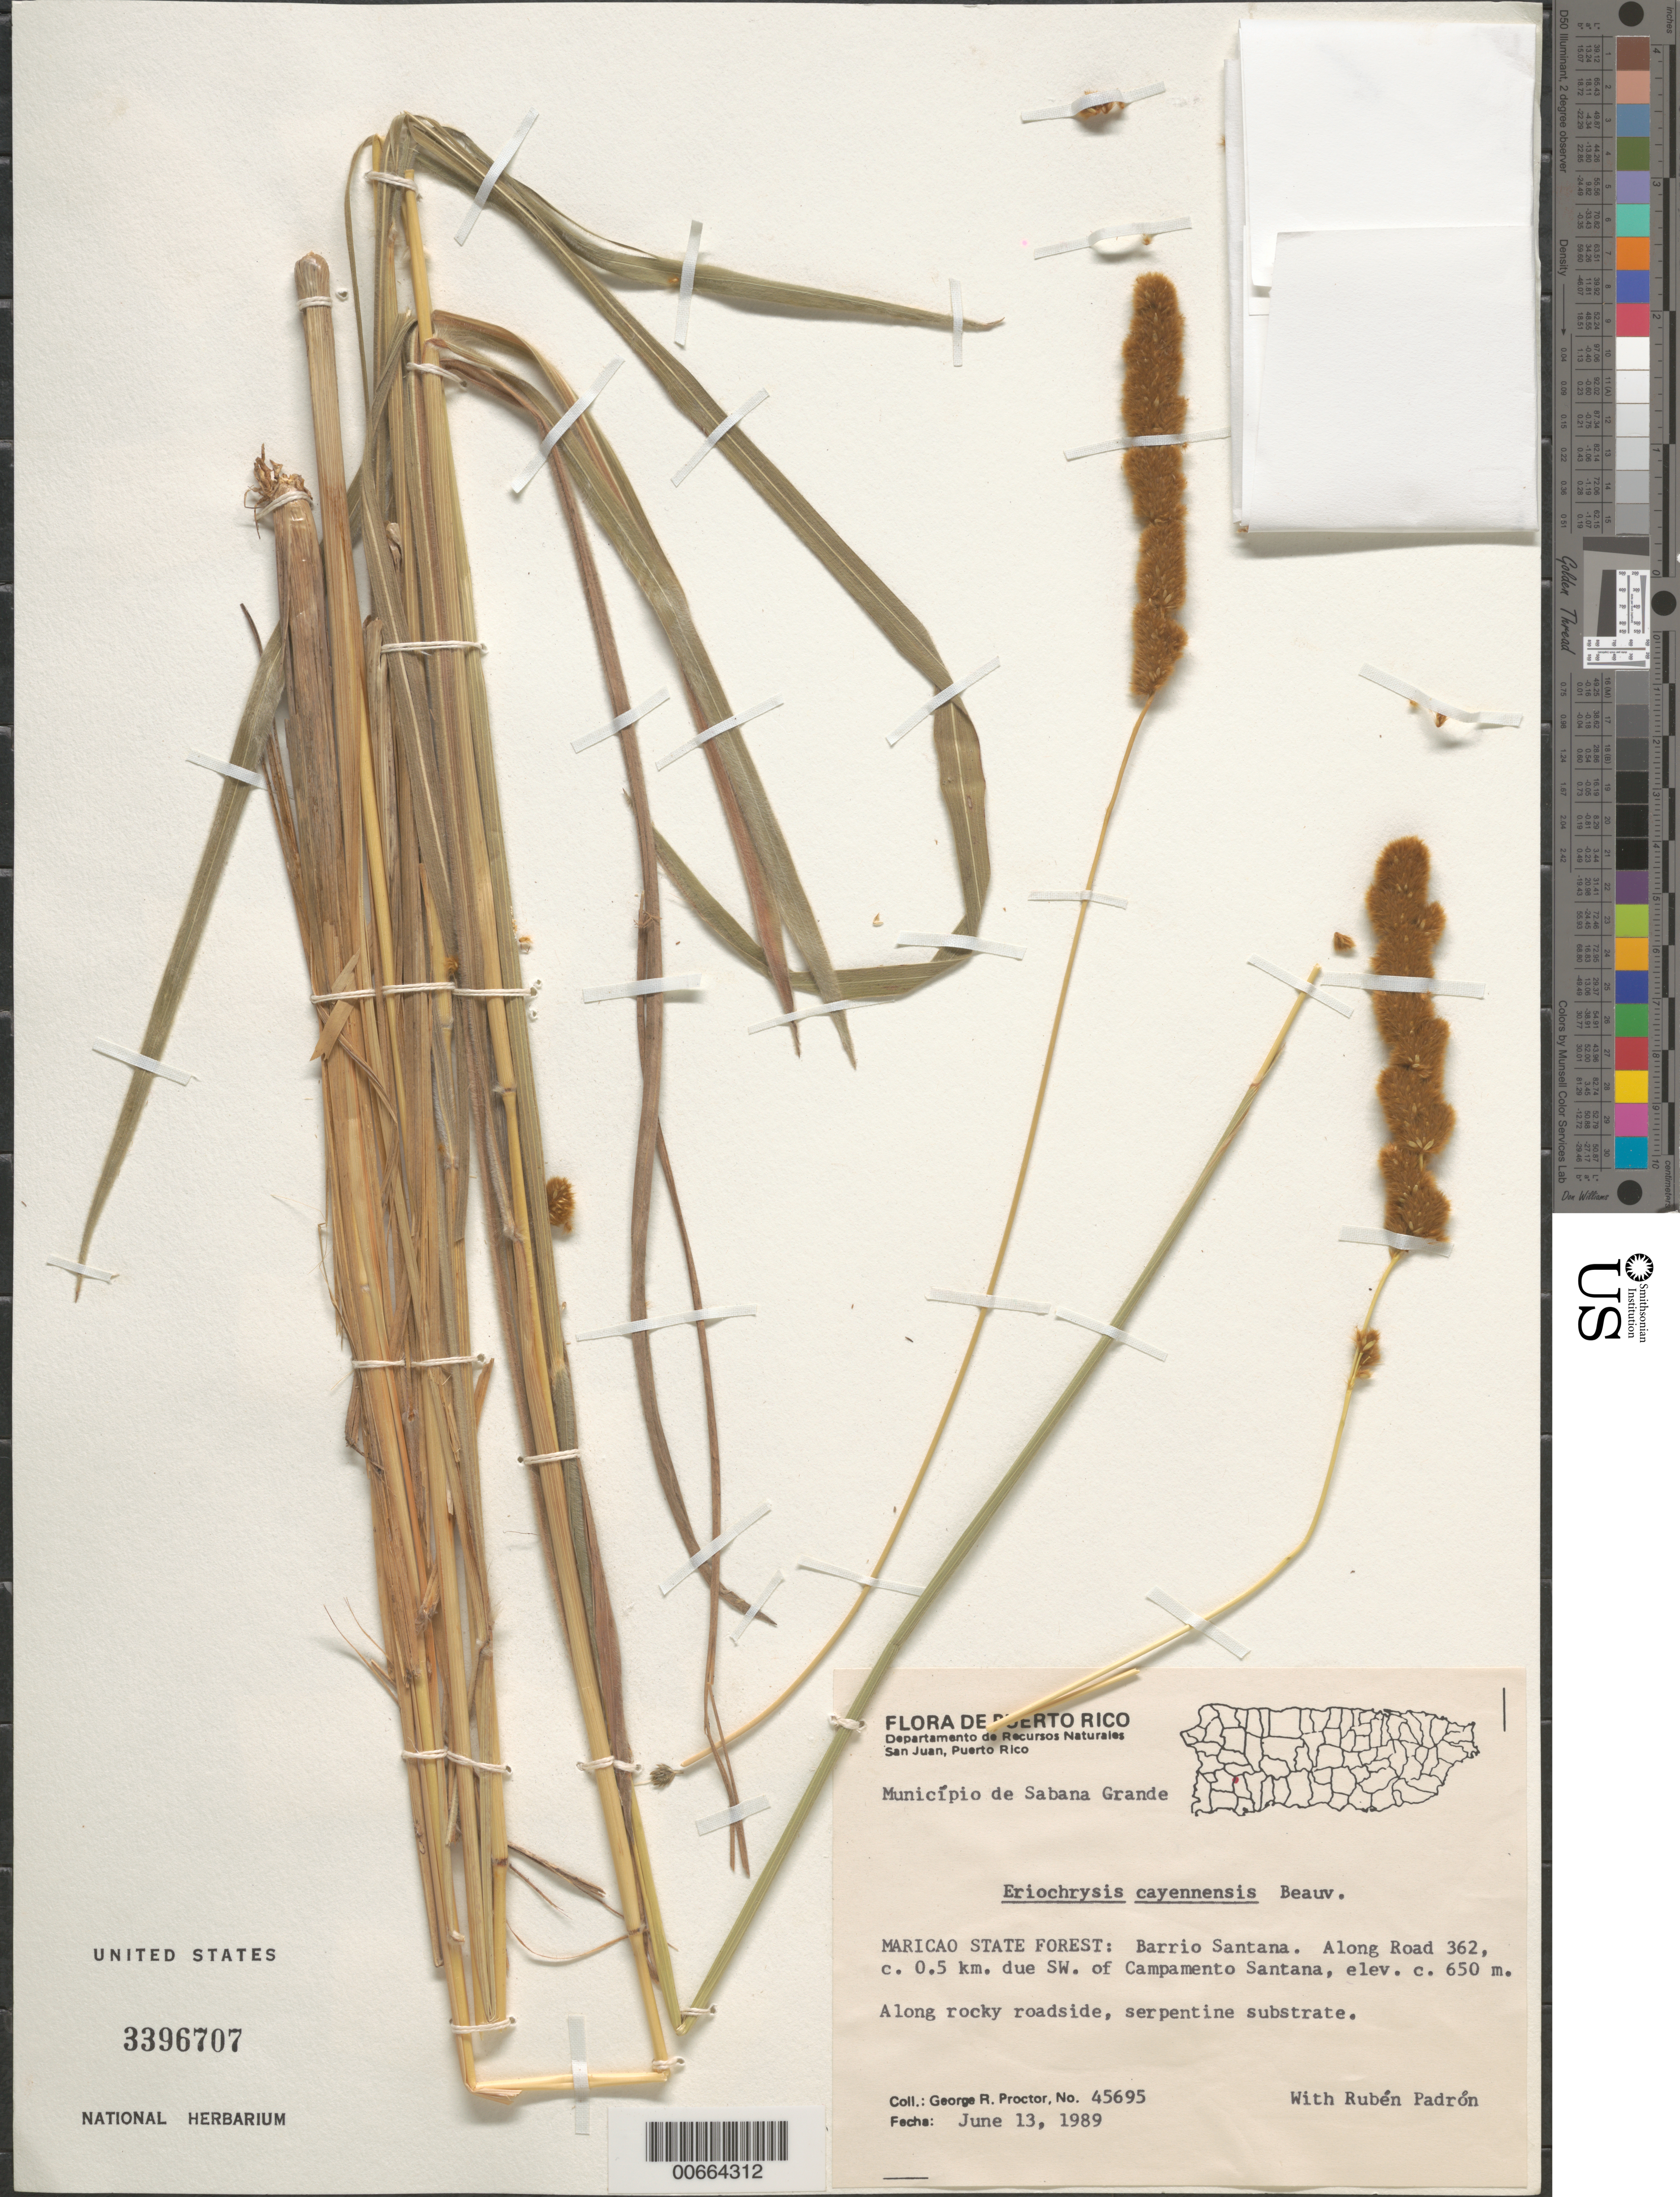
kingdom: Plantae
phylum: Tracheophyta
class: Liliopsida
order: Poales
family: Poaceae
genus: Eriochrysis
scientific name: Eriochrysis cayennensis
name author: P. Beauv.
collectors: G. R. Proctor & R. Padrón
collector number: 45695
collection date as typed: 13 Jun 1989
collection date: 1989-06-13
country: Puerto Rico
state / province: Sabana Grande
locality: Mun. Sabana Grande, Maricao State Forest, Barrio Santana: along Rd 362, c. 0.5 km due SW of Campamento Santana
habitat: Along rocky roadside, serpentine substrate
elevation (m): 650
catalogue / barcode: US 3396707